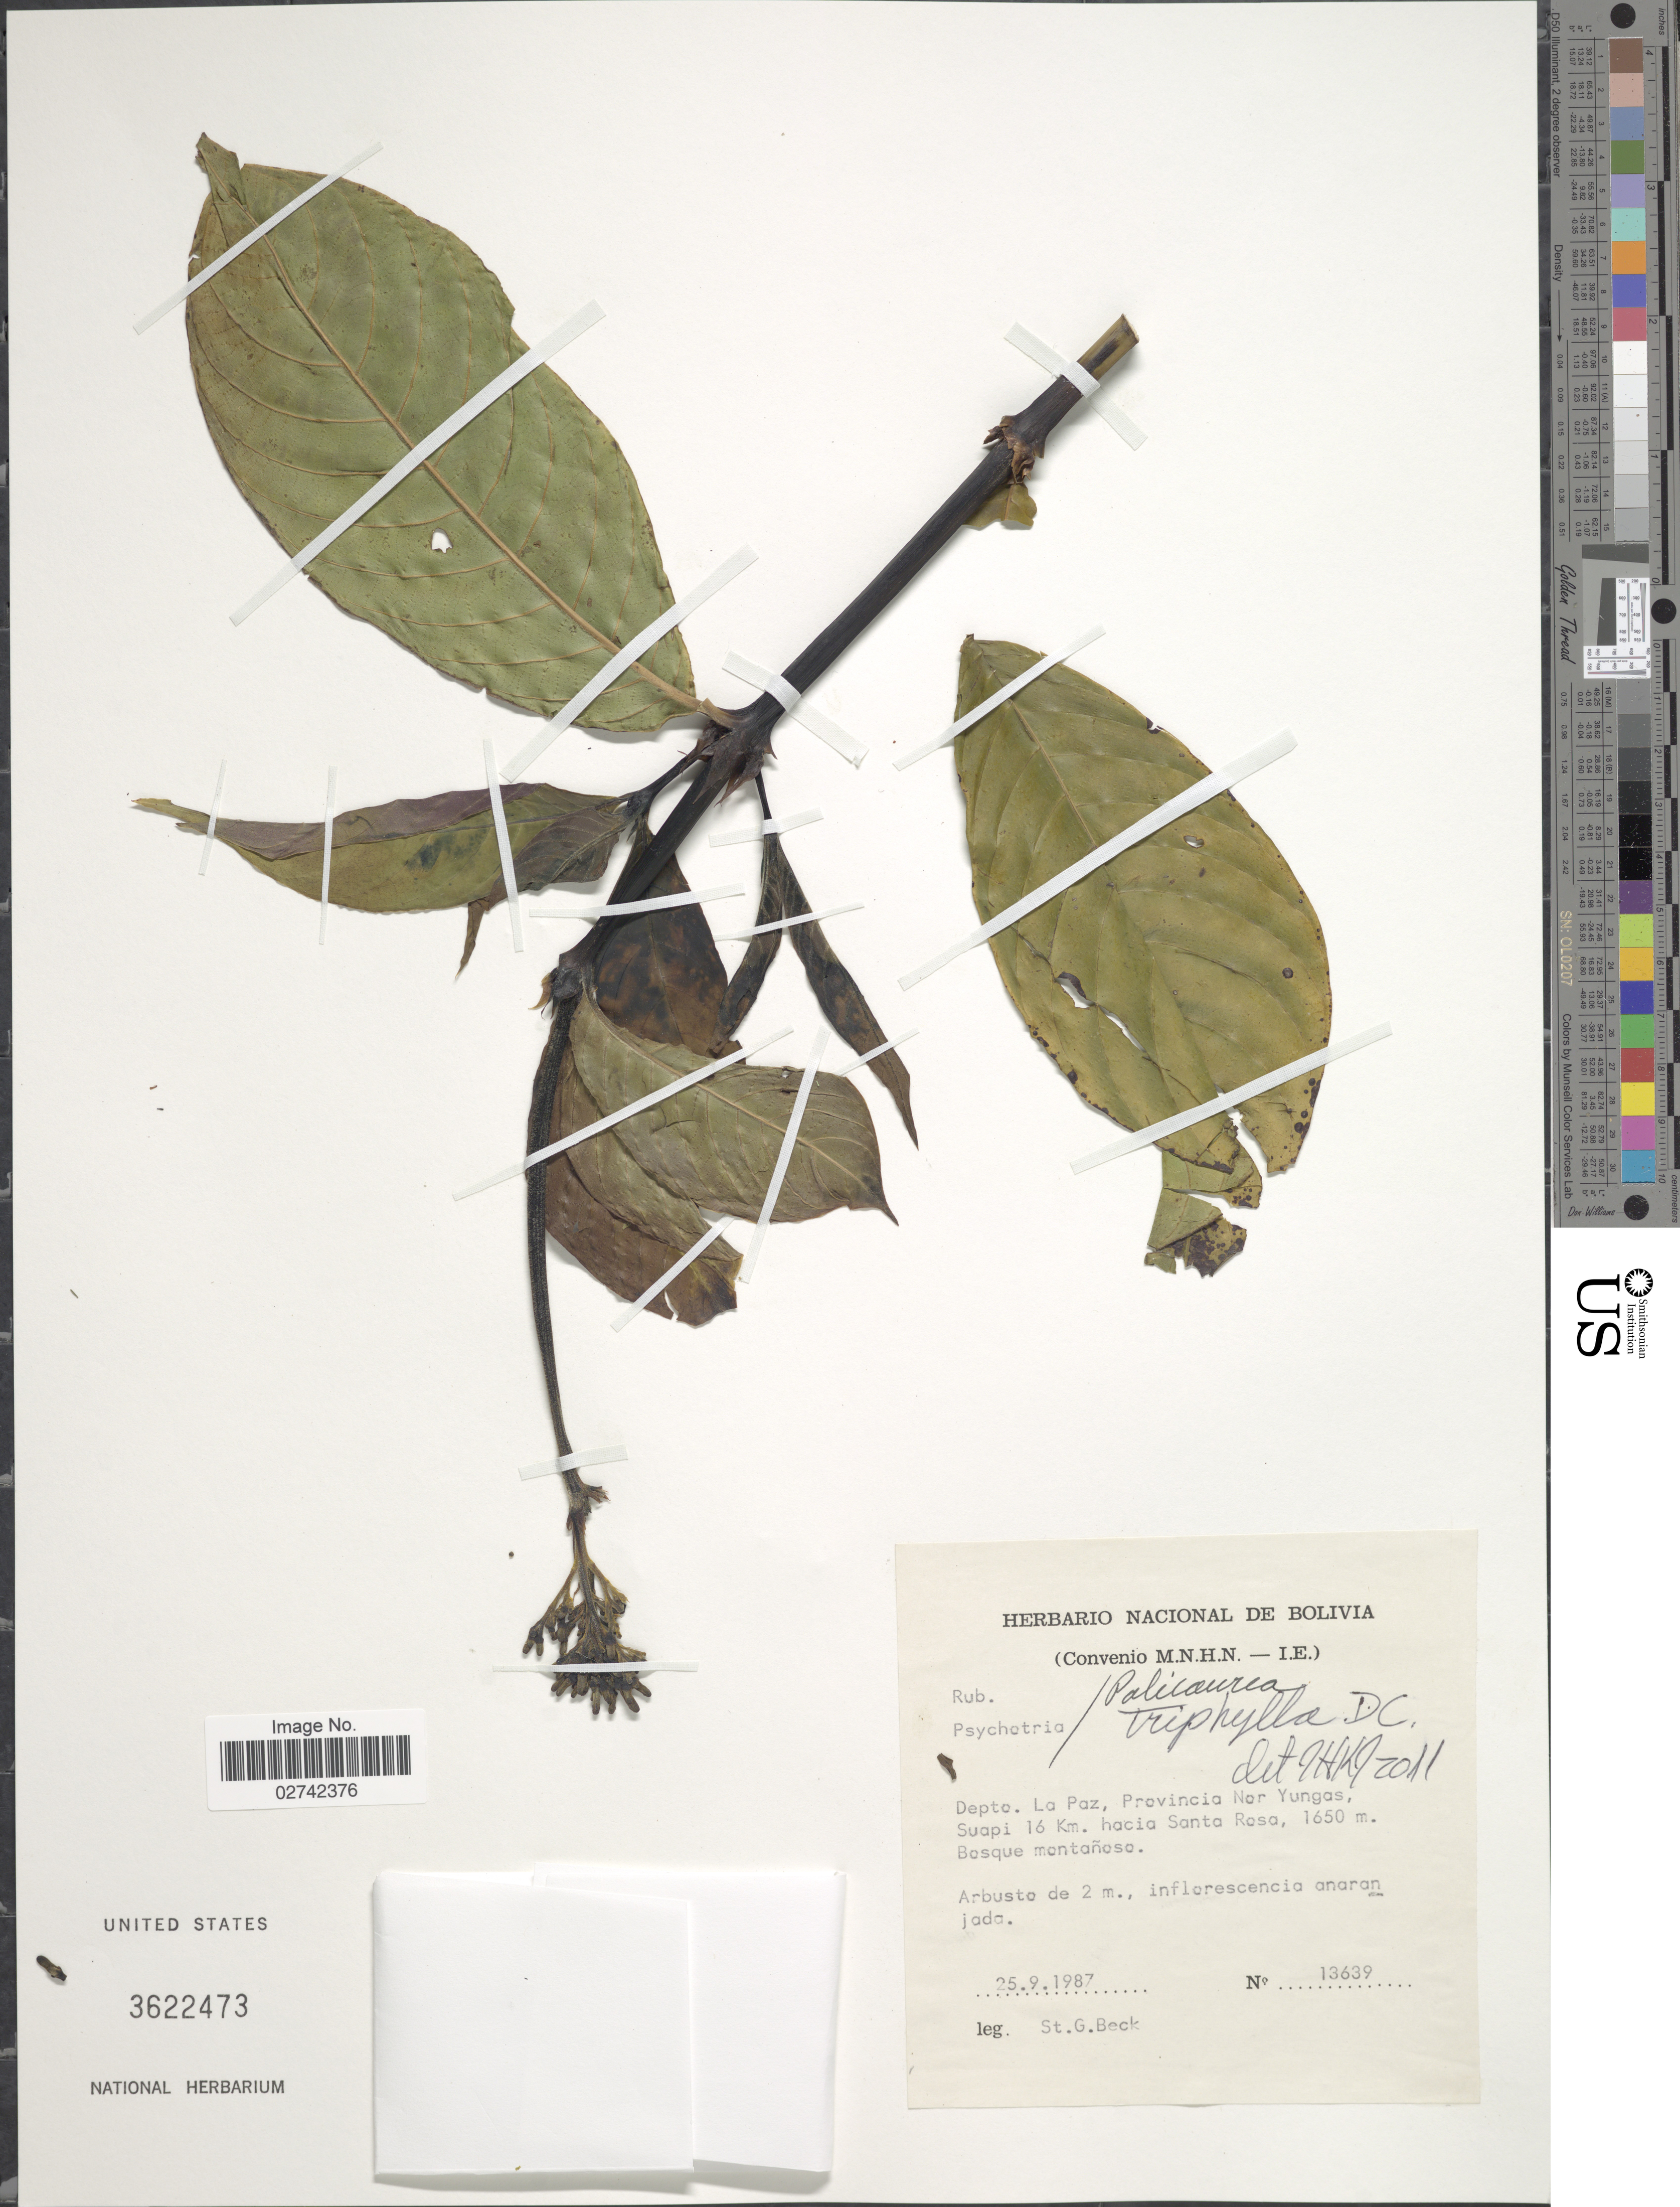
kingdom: Plantae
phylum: Tracheophyta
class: Magnoliopsida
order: Gentianales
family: Rubiaceae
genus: Palicourea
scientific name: Palicourea triphylla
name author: DC.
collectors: S. G. Beck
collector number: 13639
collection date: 1987-09-25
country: Bolivia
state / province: La Paz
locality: Provincia Nor Yungas, Suapi 16 Km. hacia Santa Rosa.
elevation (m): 1650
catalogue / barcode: US 3622473